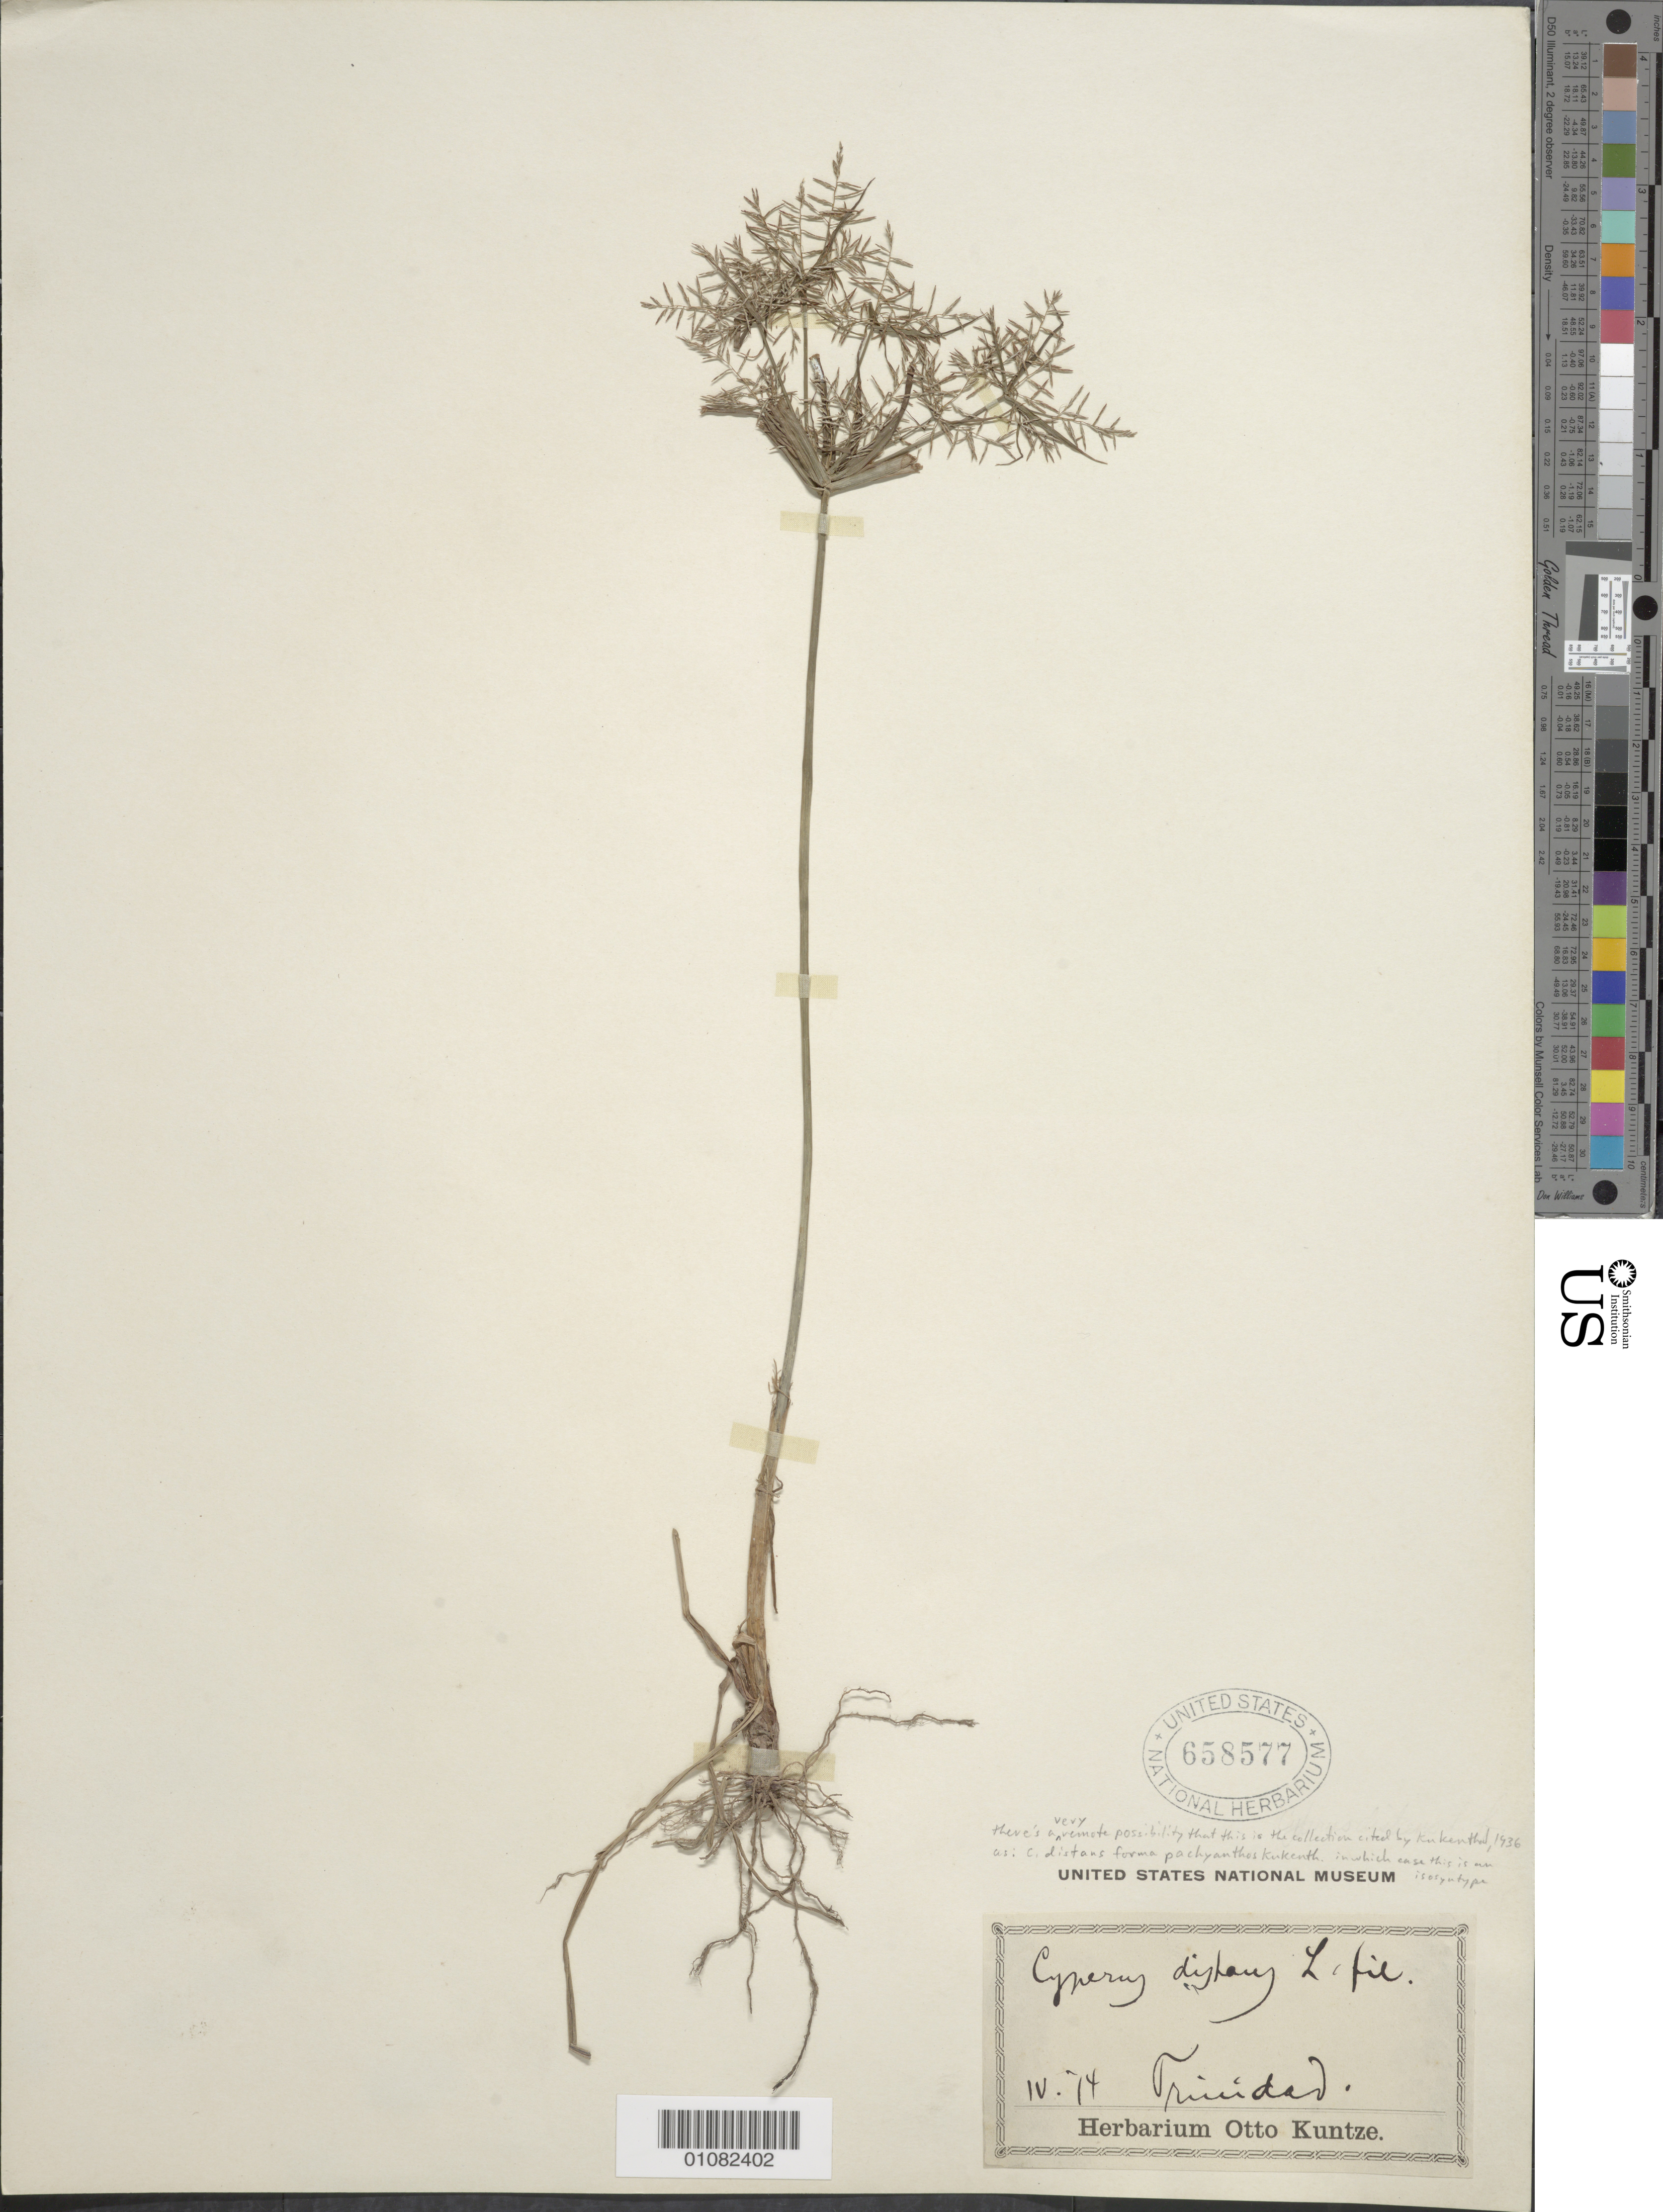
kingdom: Plantae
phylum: Tracheophyta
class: Liliopsida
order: Poales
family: Cyperaceae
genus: Cyperus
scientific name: Cyperus distans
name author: L. f.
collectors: C.E.O. Kuntze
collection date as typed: Apr 1874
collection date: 1874-04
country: Trinidad and Tobago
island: Trinidad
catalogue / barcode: US 658577